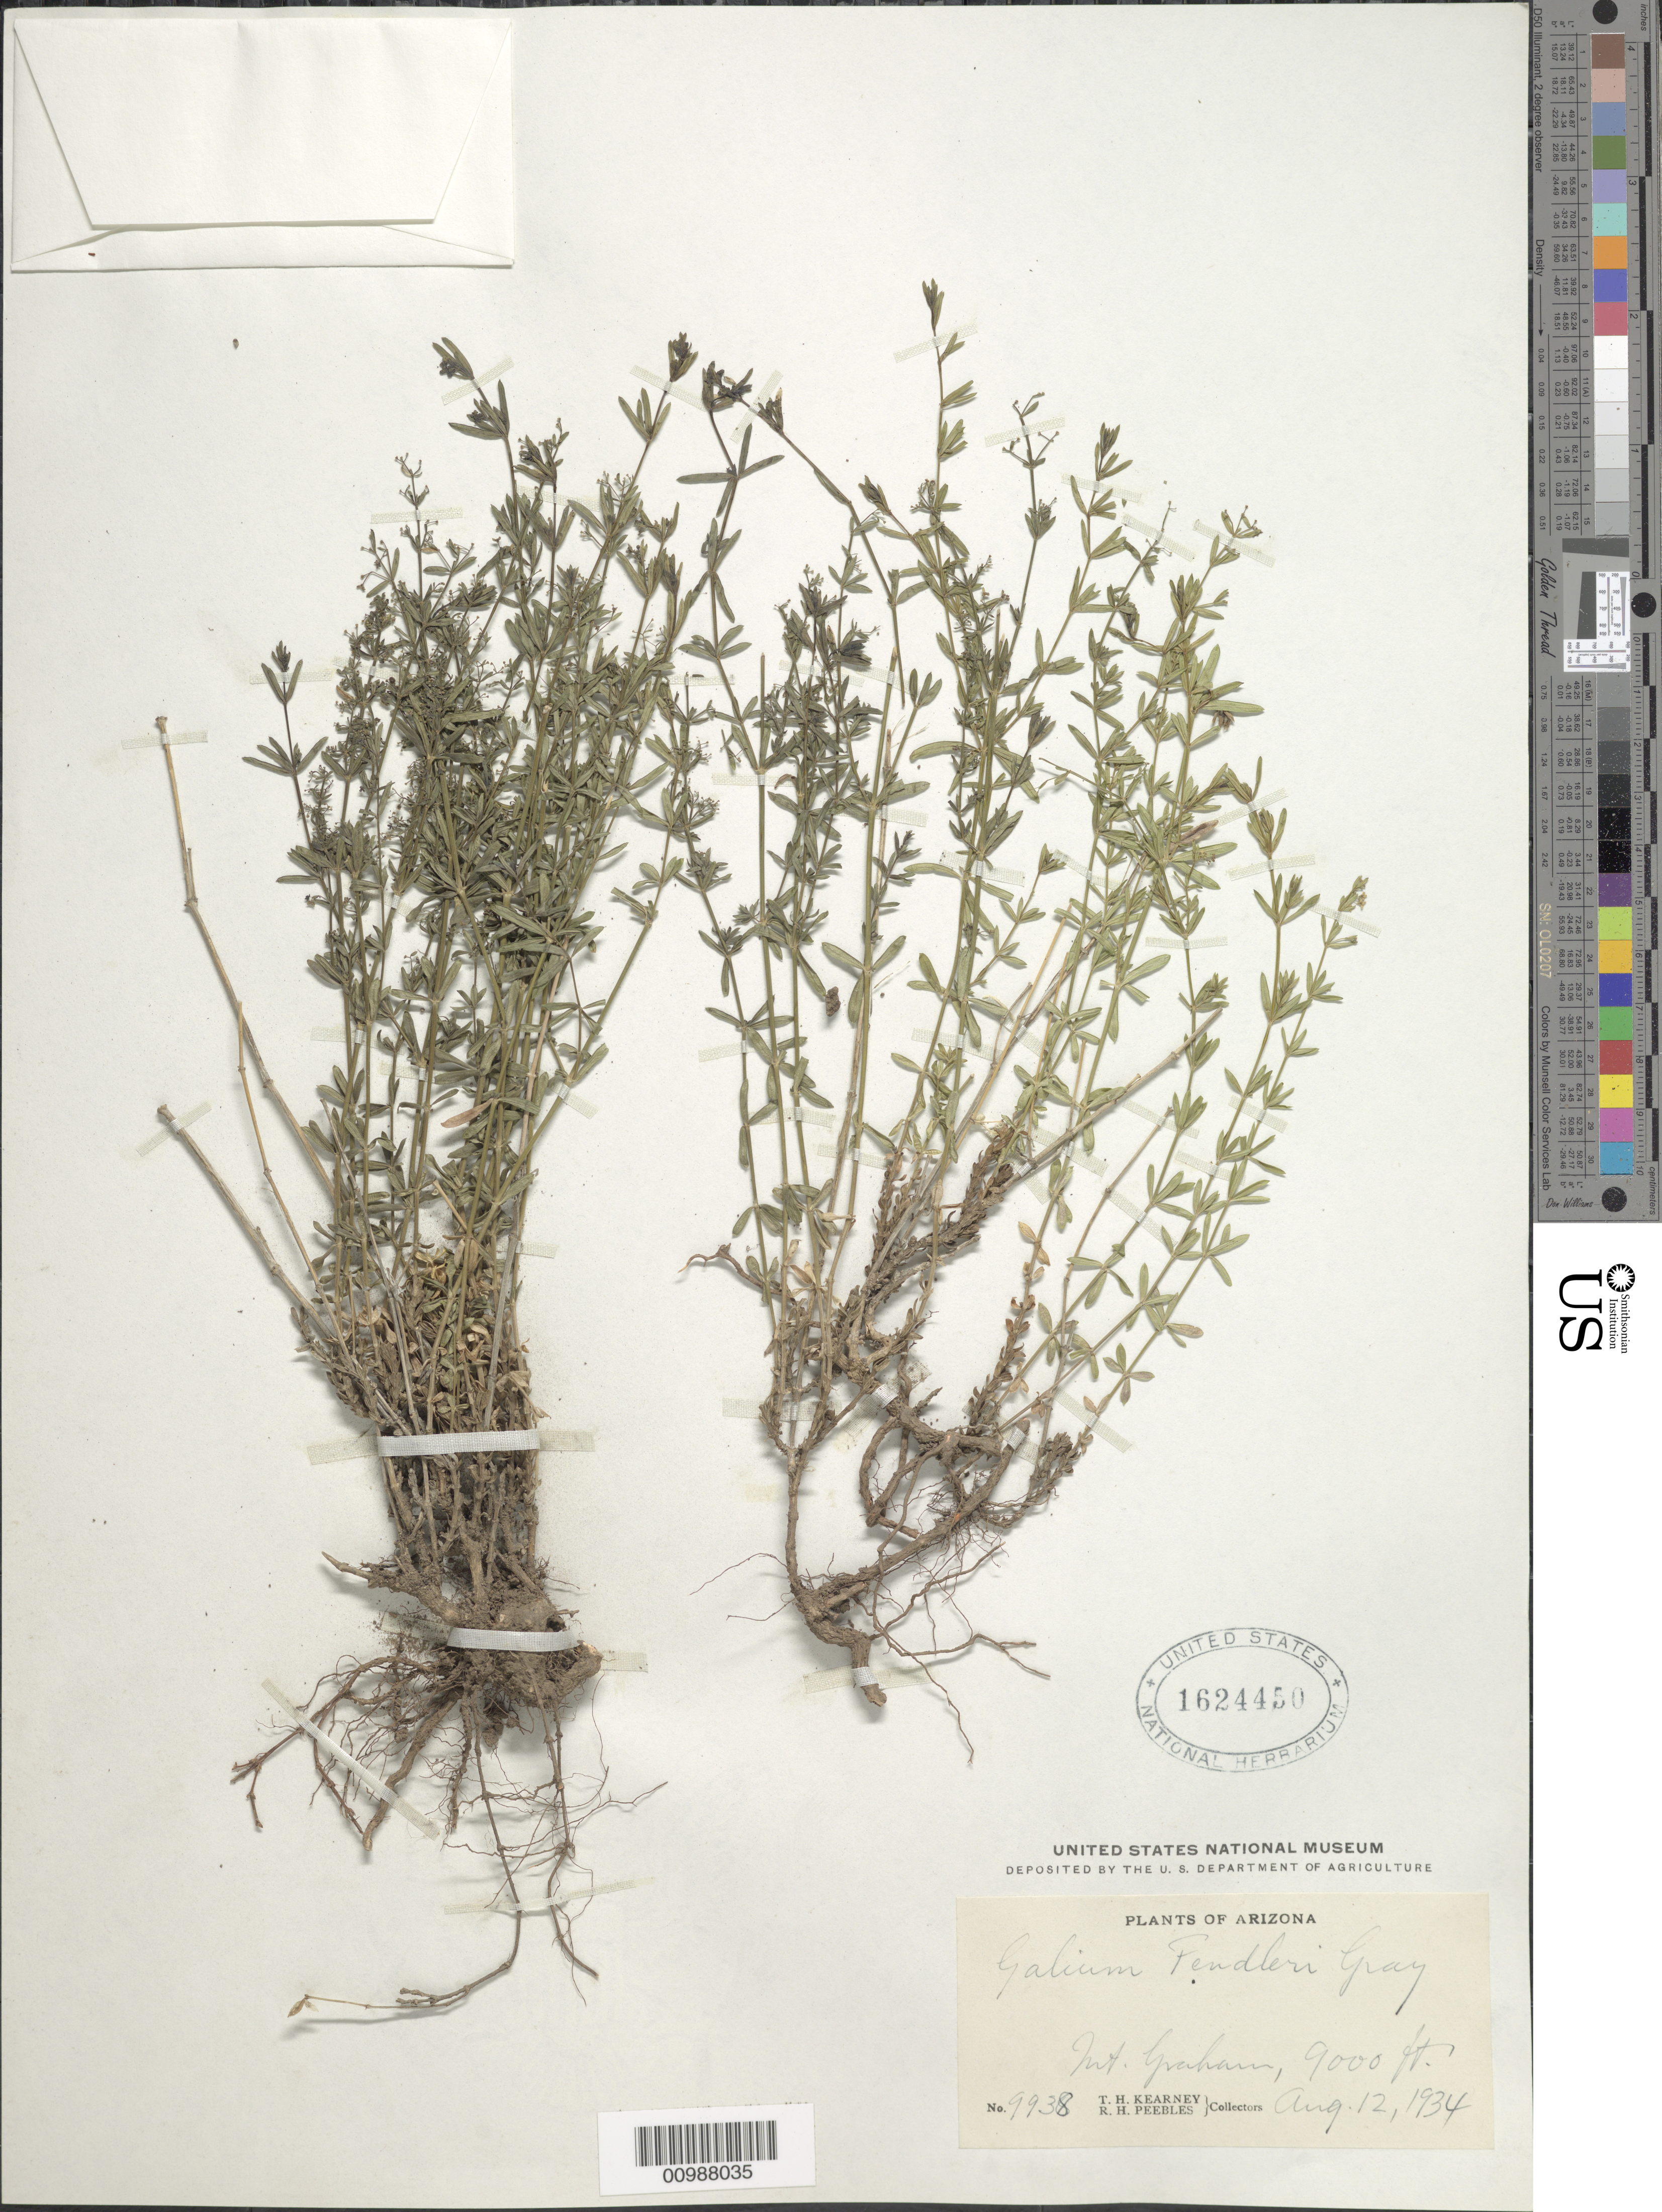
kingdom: Plantae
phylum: Tracheophyta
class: Magnoliopsida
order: Gentianales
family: Rubiaceae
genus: Galium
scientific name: Galium fendleri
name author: A. Gray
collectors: T. H. Kearney & R. H. Peebles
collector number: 9938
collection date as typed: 12 Aug 1934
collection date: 1934-08-12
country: United States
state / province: Arizona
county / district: Graham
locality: Mount Graham.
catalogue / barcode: US 1624450